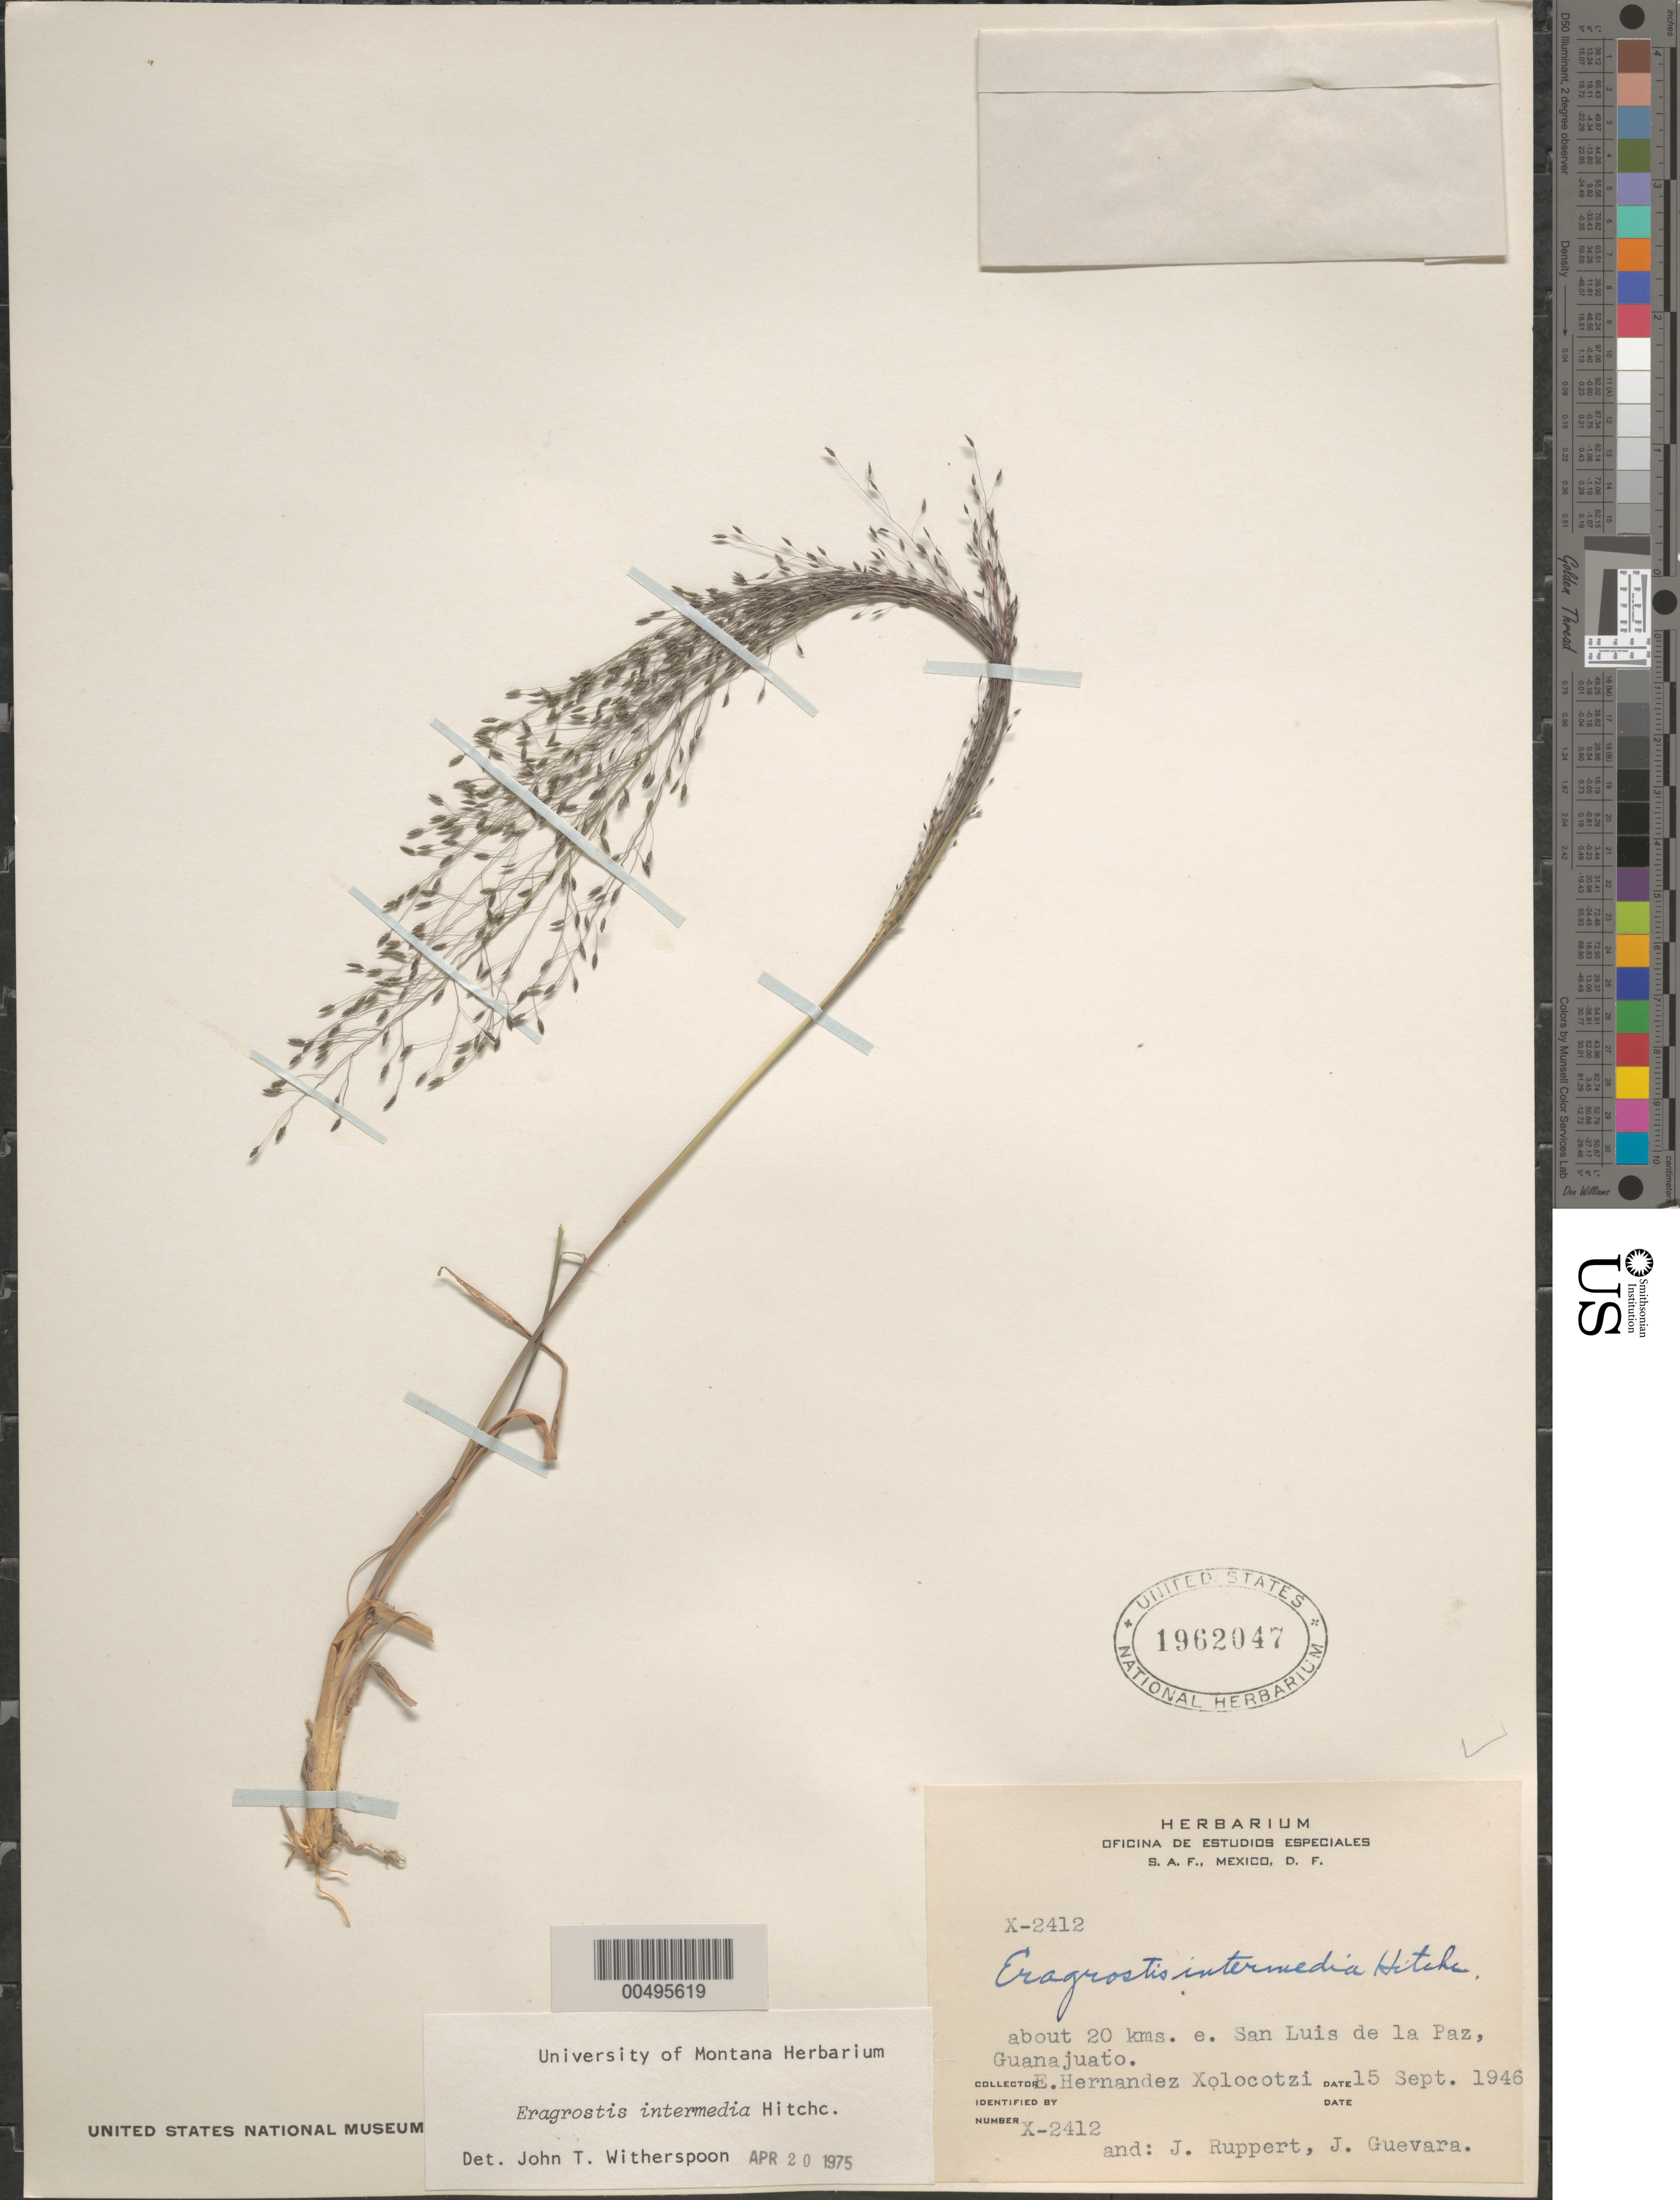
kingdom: Plantae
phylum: Tracheophyta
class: Liliopsida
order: Poales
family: Poaceae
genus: Eragrostis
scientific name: Eragrostis intermedia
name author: Hitchc.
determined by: Witherspoon, John T.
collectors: E. I. Hernández-X., J. Ruppert & J. Guevara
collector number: X-2412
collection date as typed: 15 Sep 1946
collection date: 1946-09-15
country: Mexico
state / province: Guanajuato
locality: About 20 km E San Luis de la Paz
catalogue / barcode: US 1962047